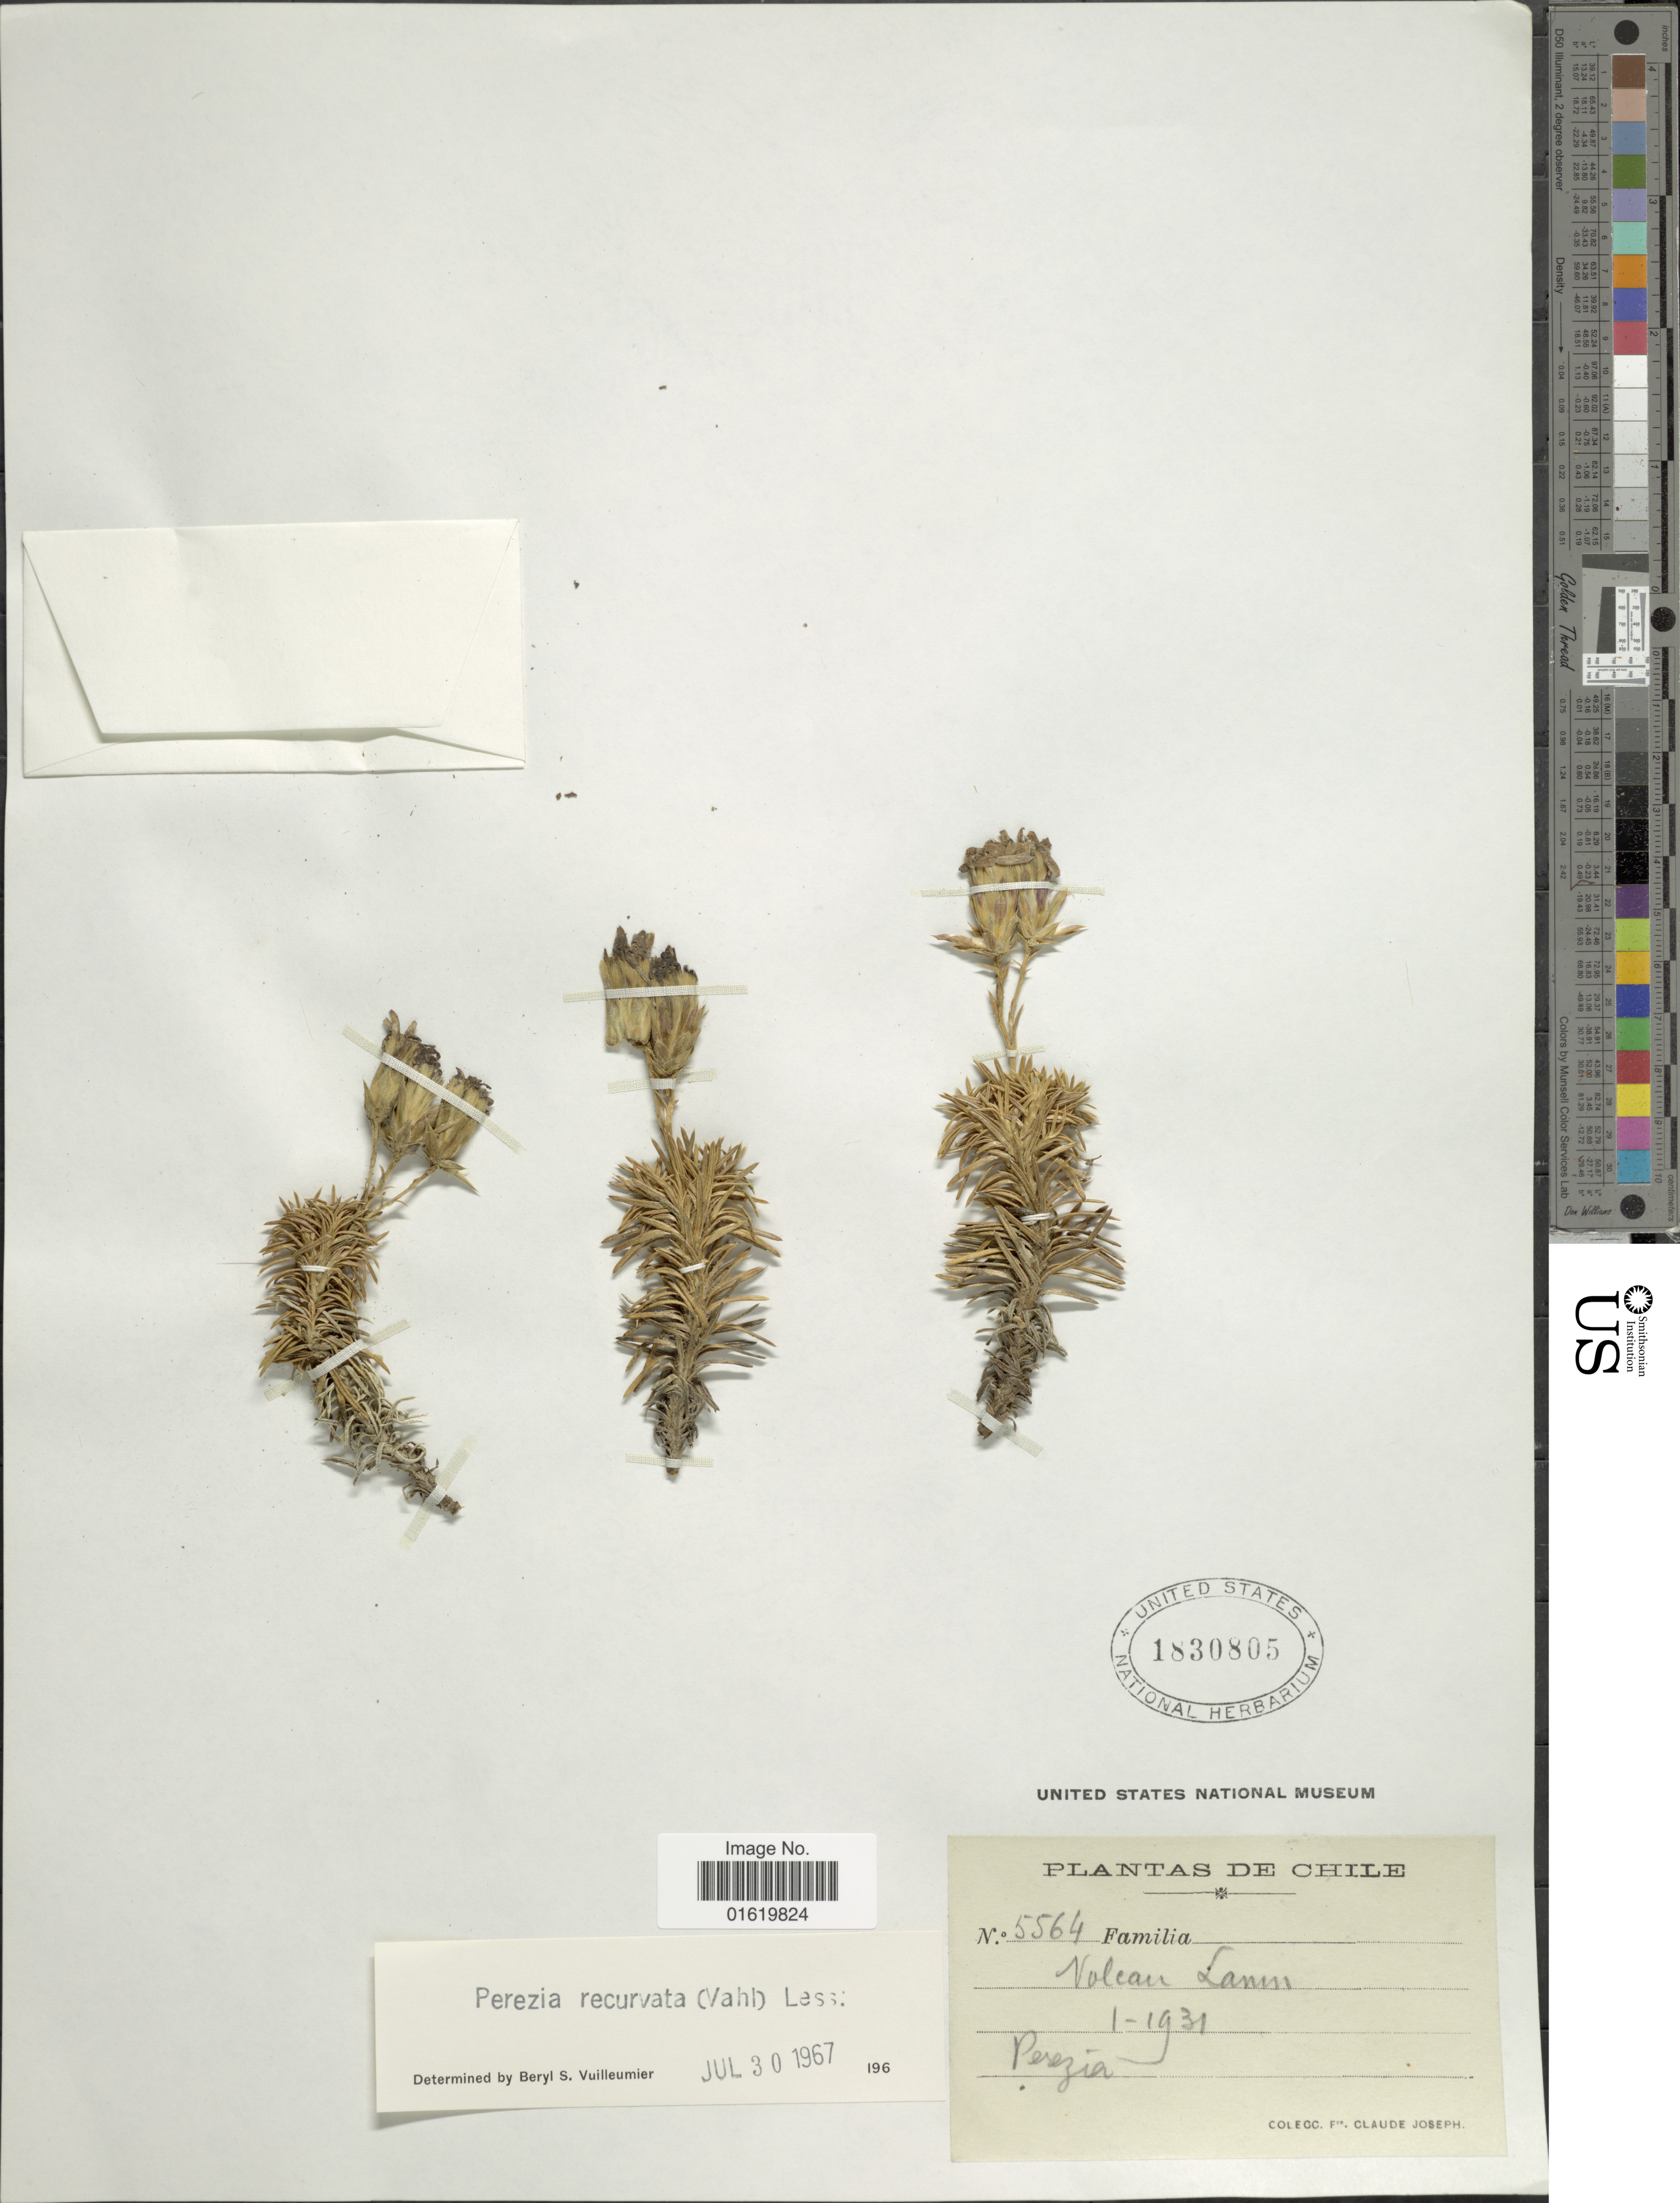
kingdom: Plantae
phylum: Tracheophyta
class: Magnoliopsida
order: Asterales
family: Asteraceae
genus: Perezia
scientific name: Perezia recurvata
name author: Less.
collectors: Bro. Claude-Joseph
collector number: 5564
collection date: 1931-01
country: Chile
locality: Volcan Lanin.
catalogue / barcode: US 1830805